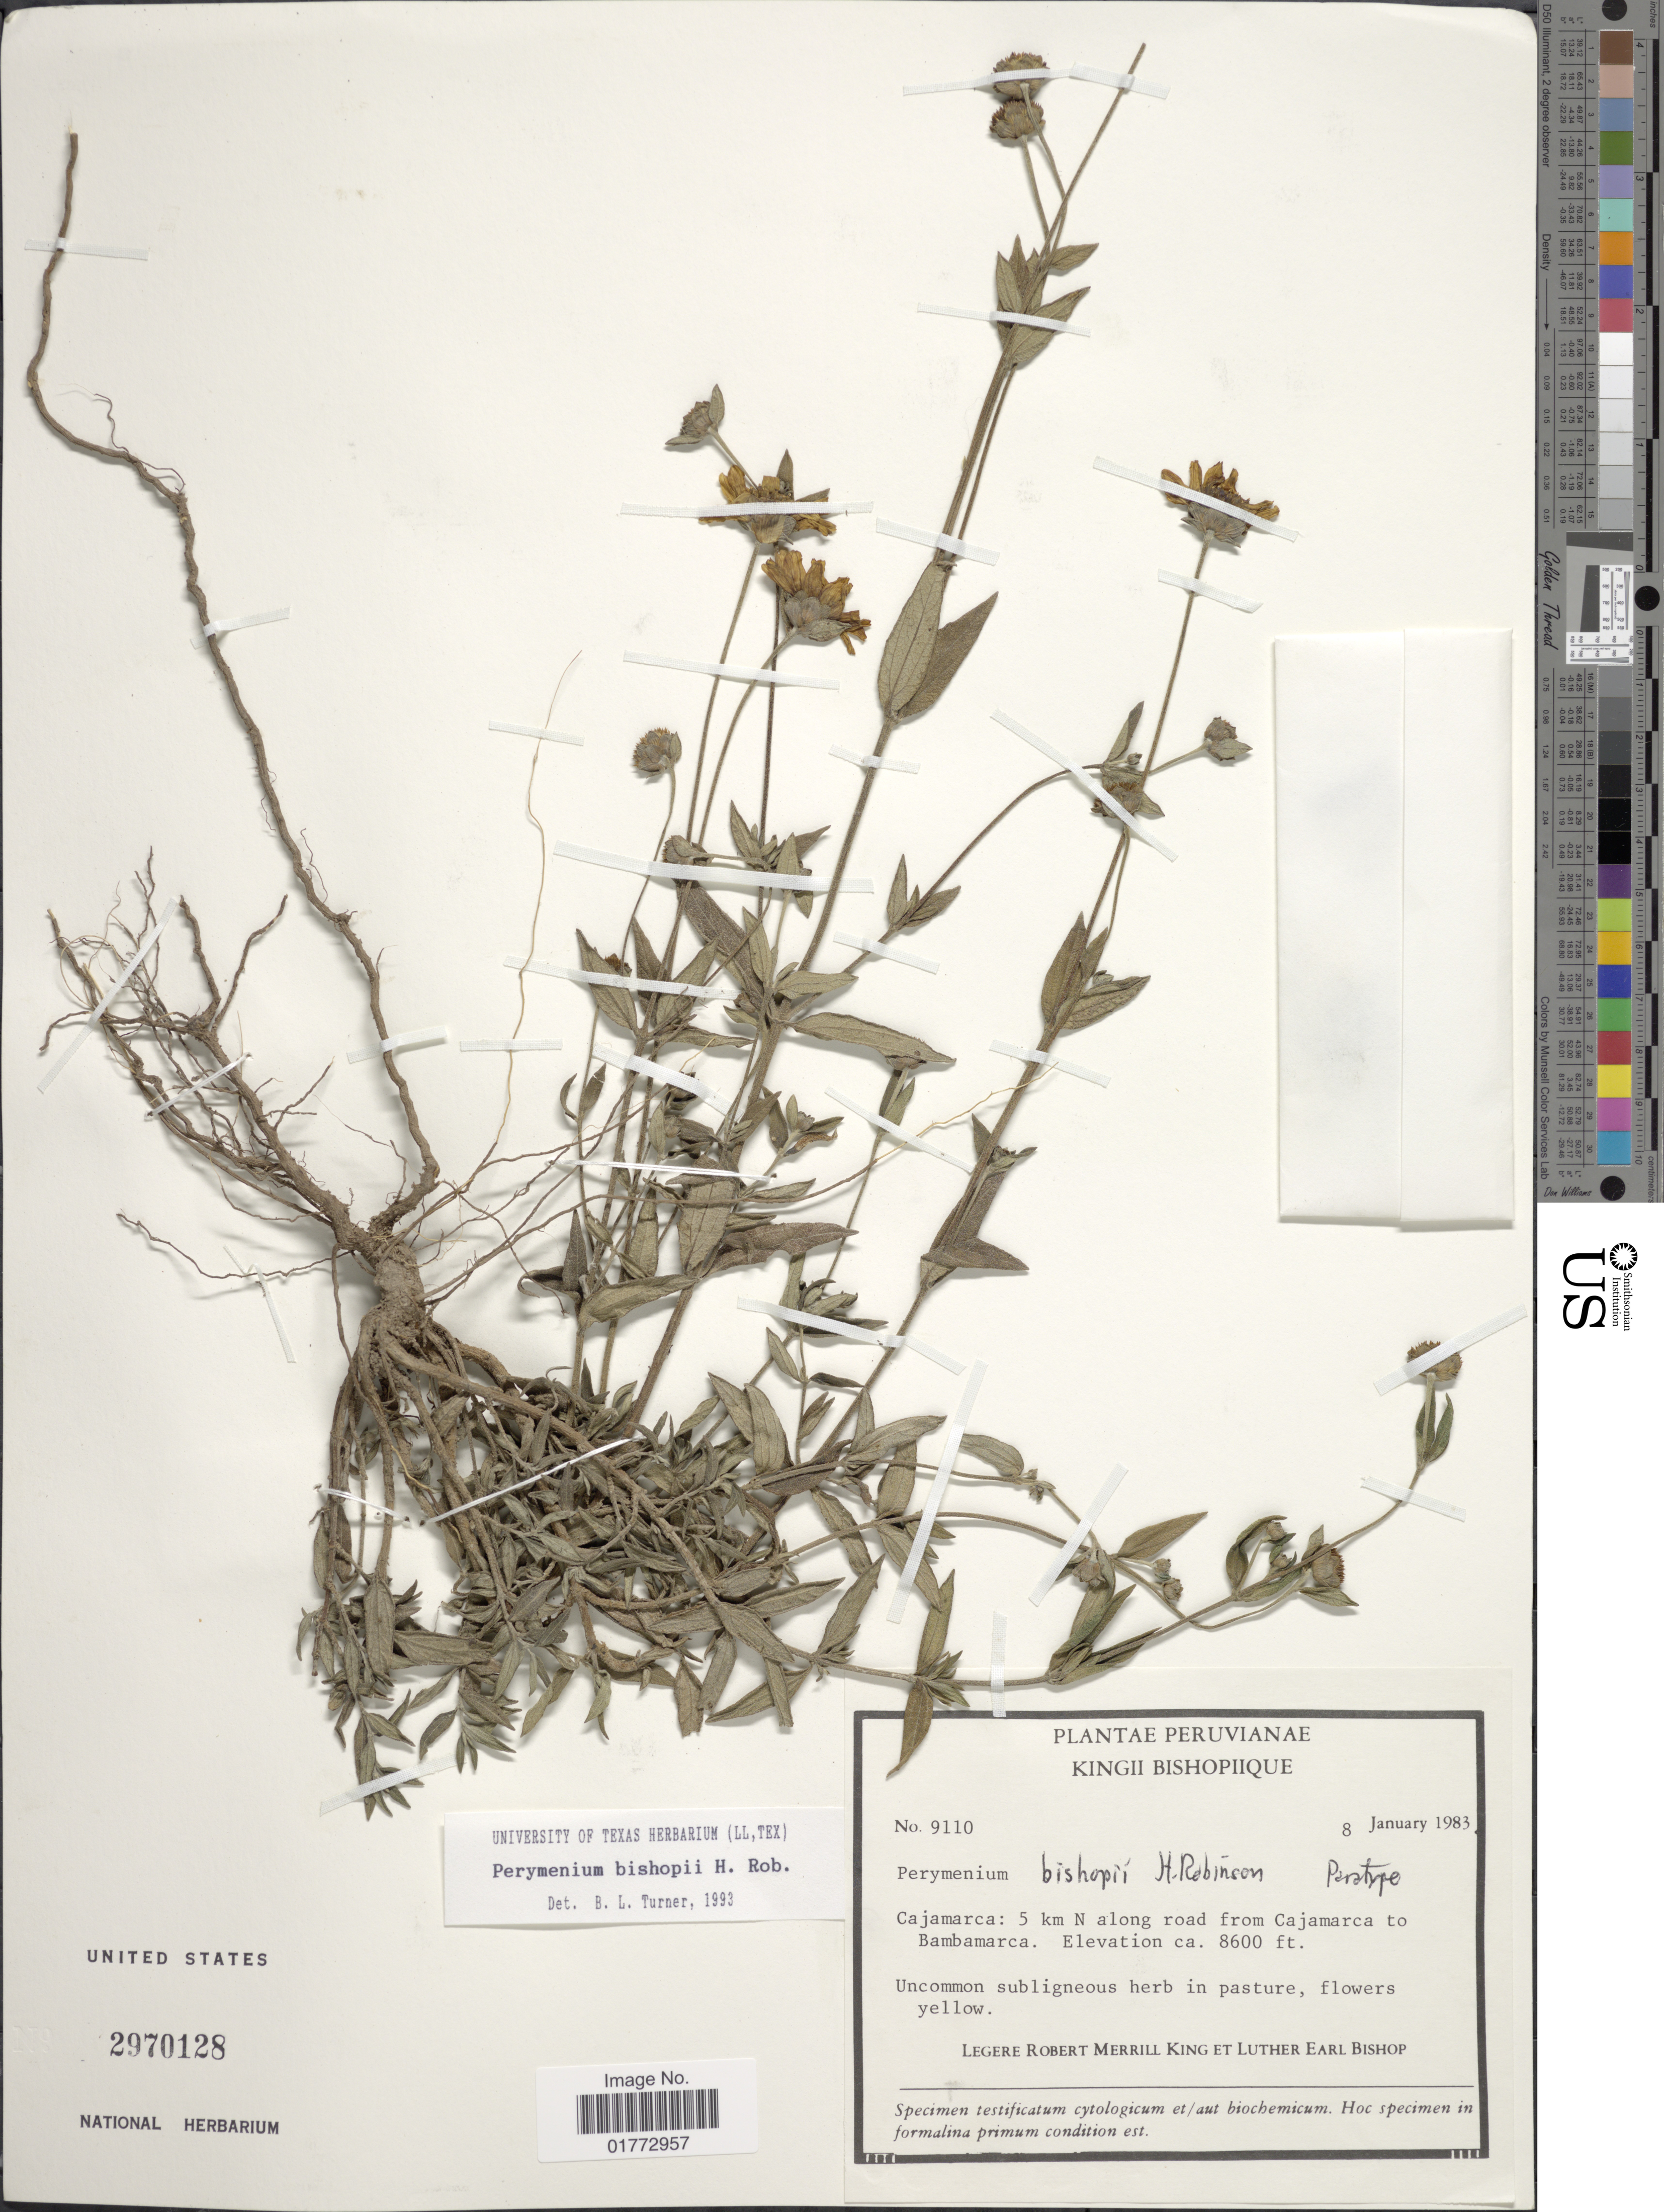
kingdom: Plantae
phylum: Tracheophyta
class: Magnoliopsida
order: Asterales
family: Asteraceae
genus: Perymenium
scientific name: Perymenium bishopii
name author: H. Rob.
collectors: R. M. King & L. E. Bishop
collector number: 9110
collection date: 1983-01-08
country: Peru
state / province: Cajamarca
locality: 5 km N along road from Cajamarca to Bambamarca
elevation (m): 2621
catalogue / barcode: US 2970128